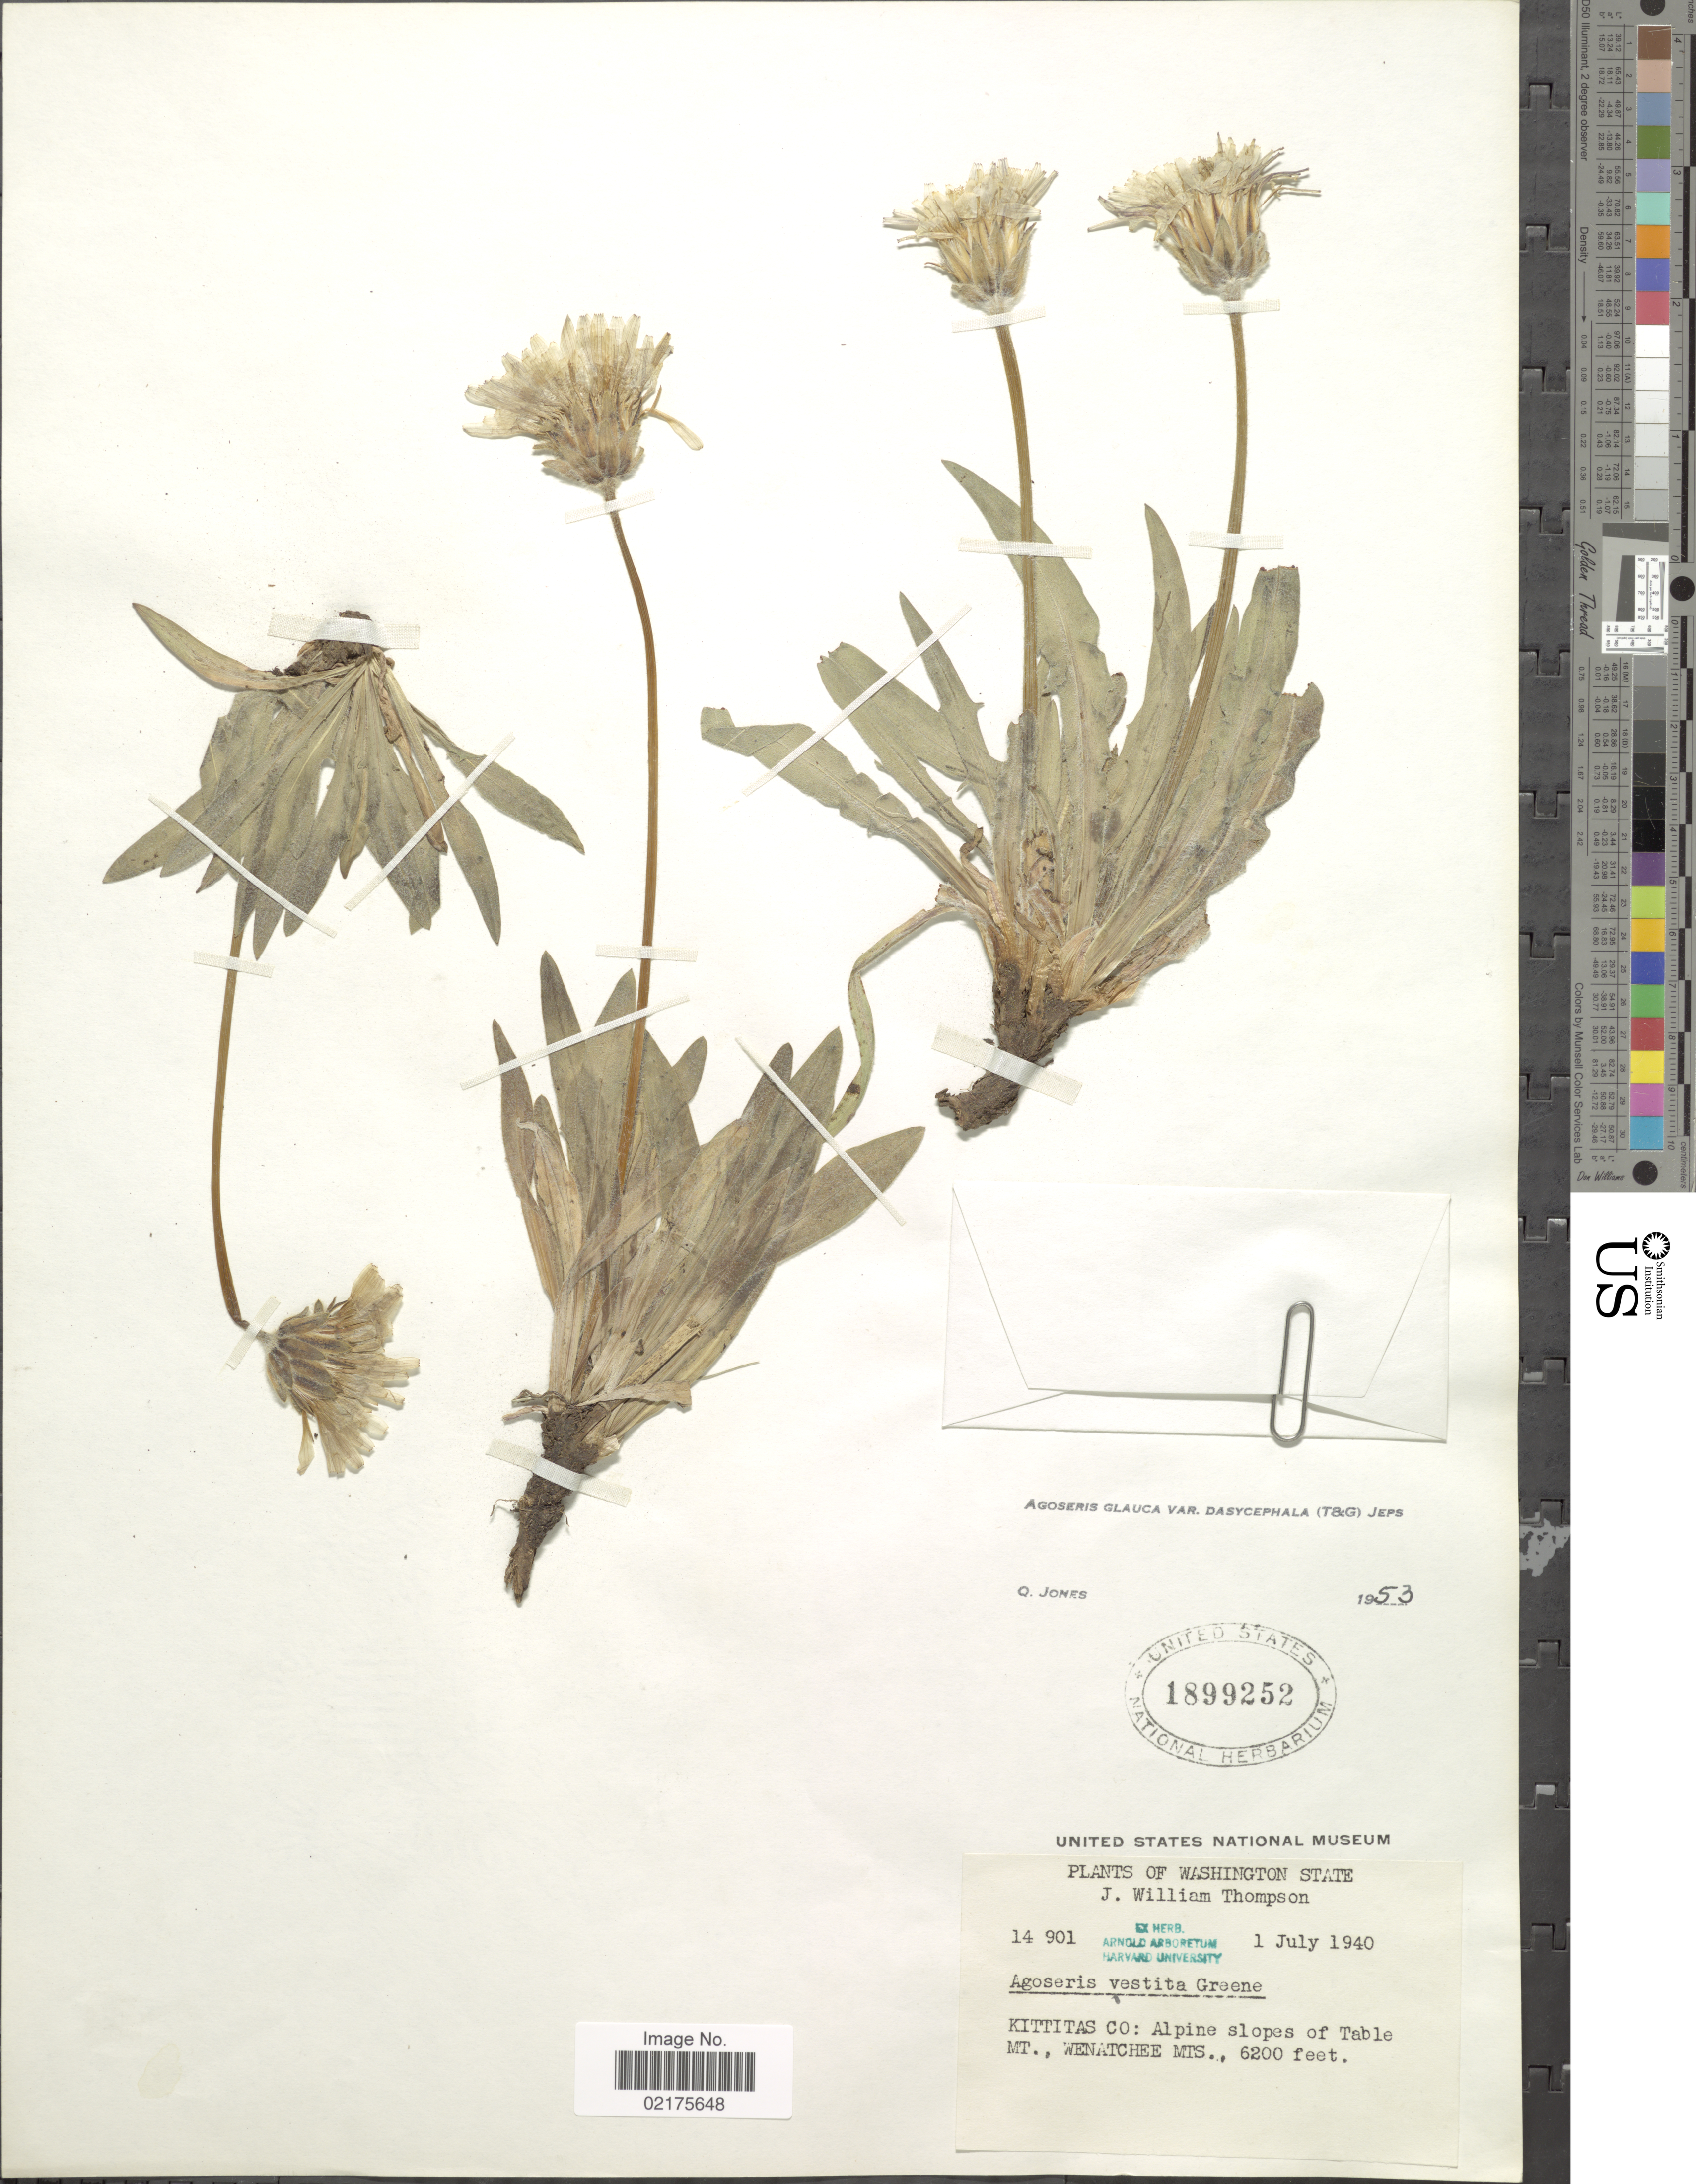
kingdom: Plantae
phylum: Tracheophyta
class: Magnoliopsida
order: Asterales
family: Asteraceae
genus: Agoseris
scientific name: Agoseris glauca var. dasycephala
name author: (Torr. & A. Gray) Jeps.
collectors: J. W. Thompson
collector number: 14901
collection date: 1940-07-01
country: United States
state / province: Washington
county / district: Kittitas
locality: Kittitas Co.: Alpine slopes of Table Mt., Wenatchee Mts.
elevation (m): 1890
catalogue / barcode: US 1899252